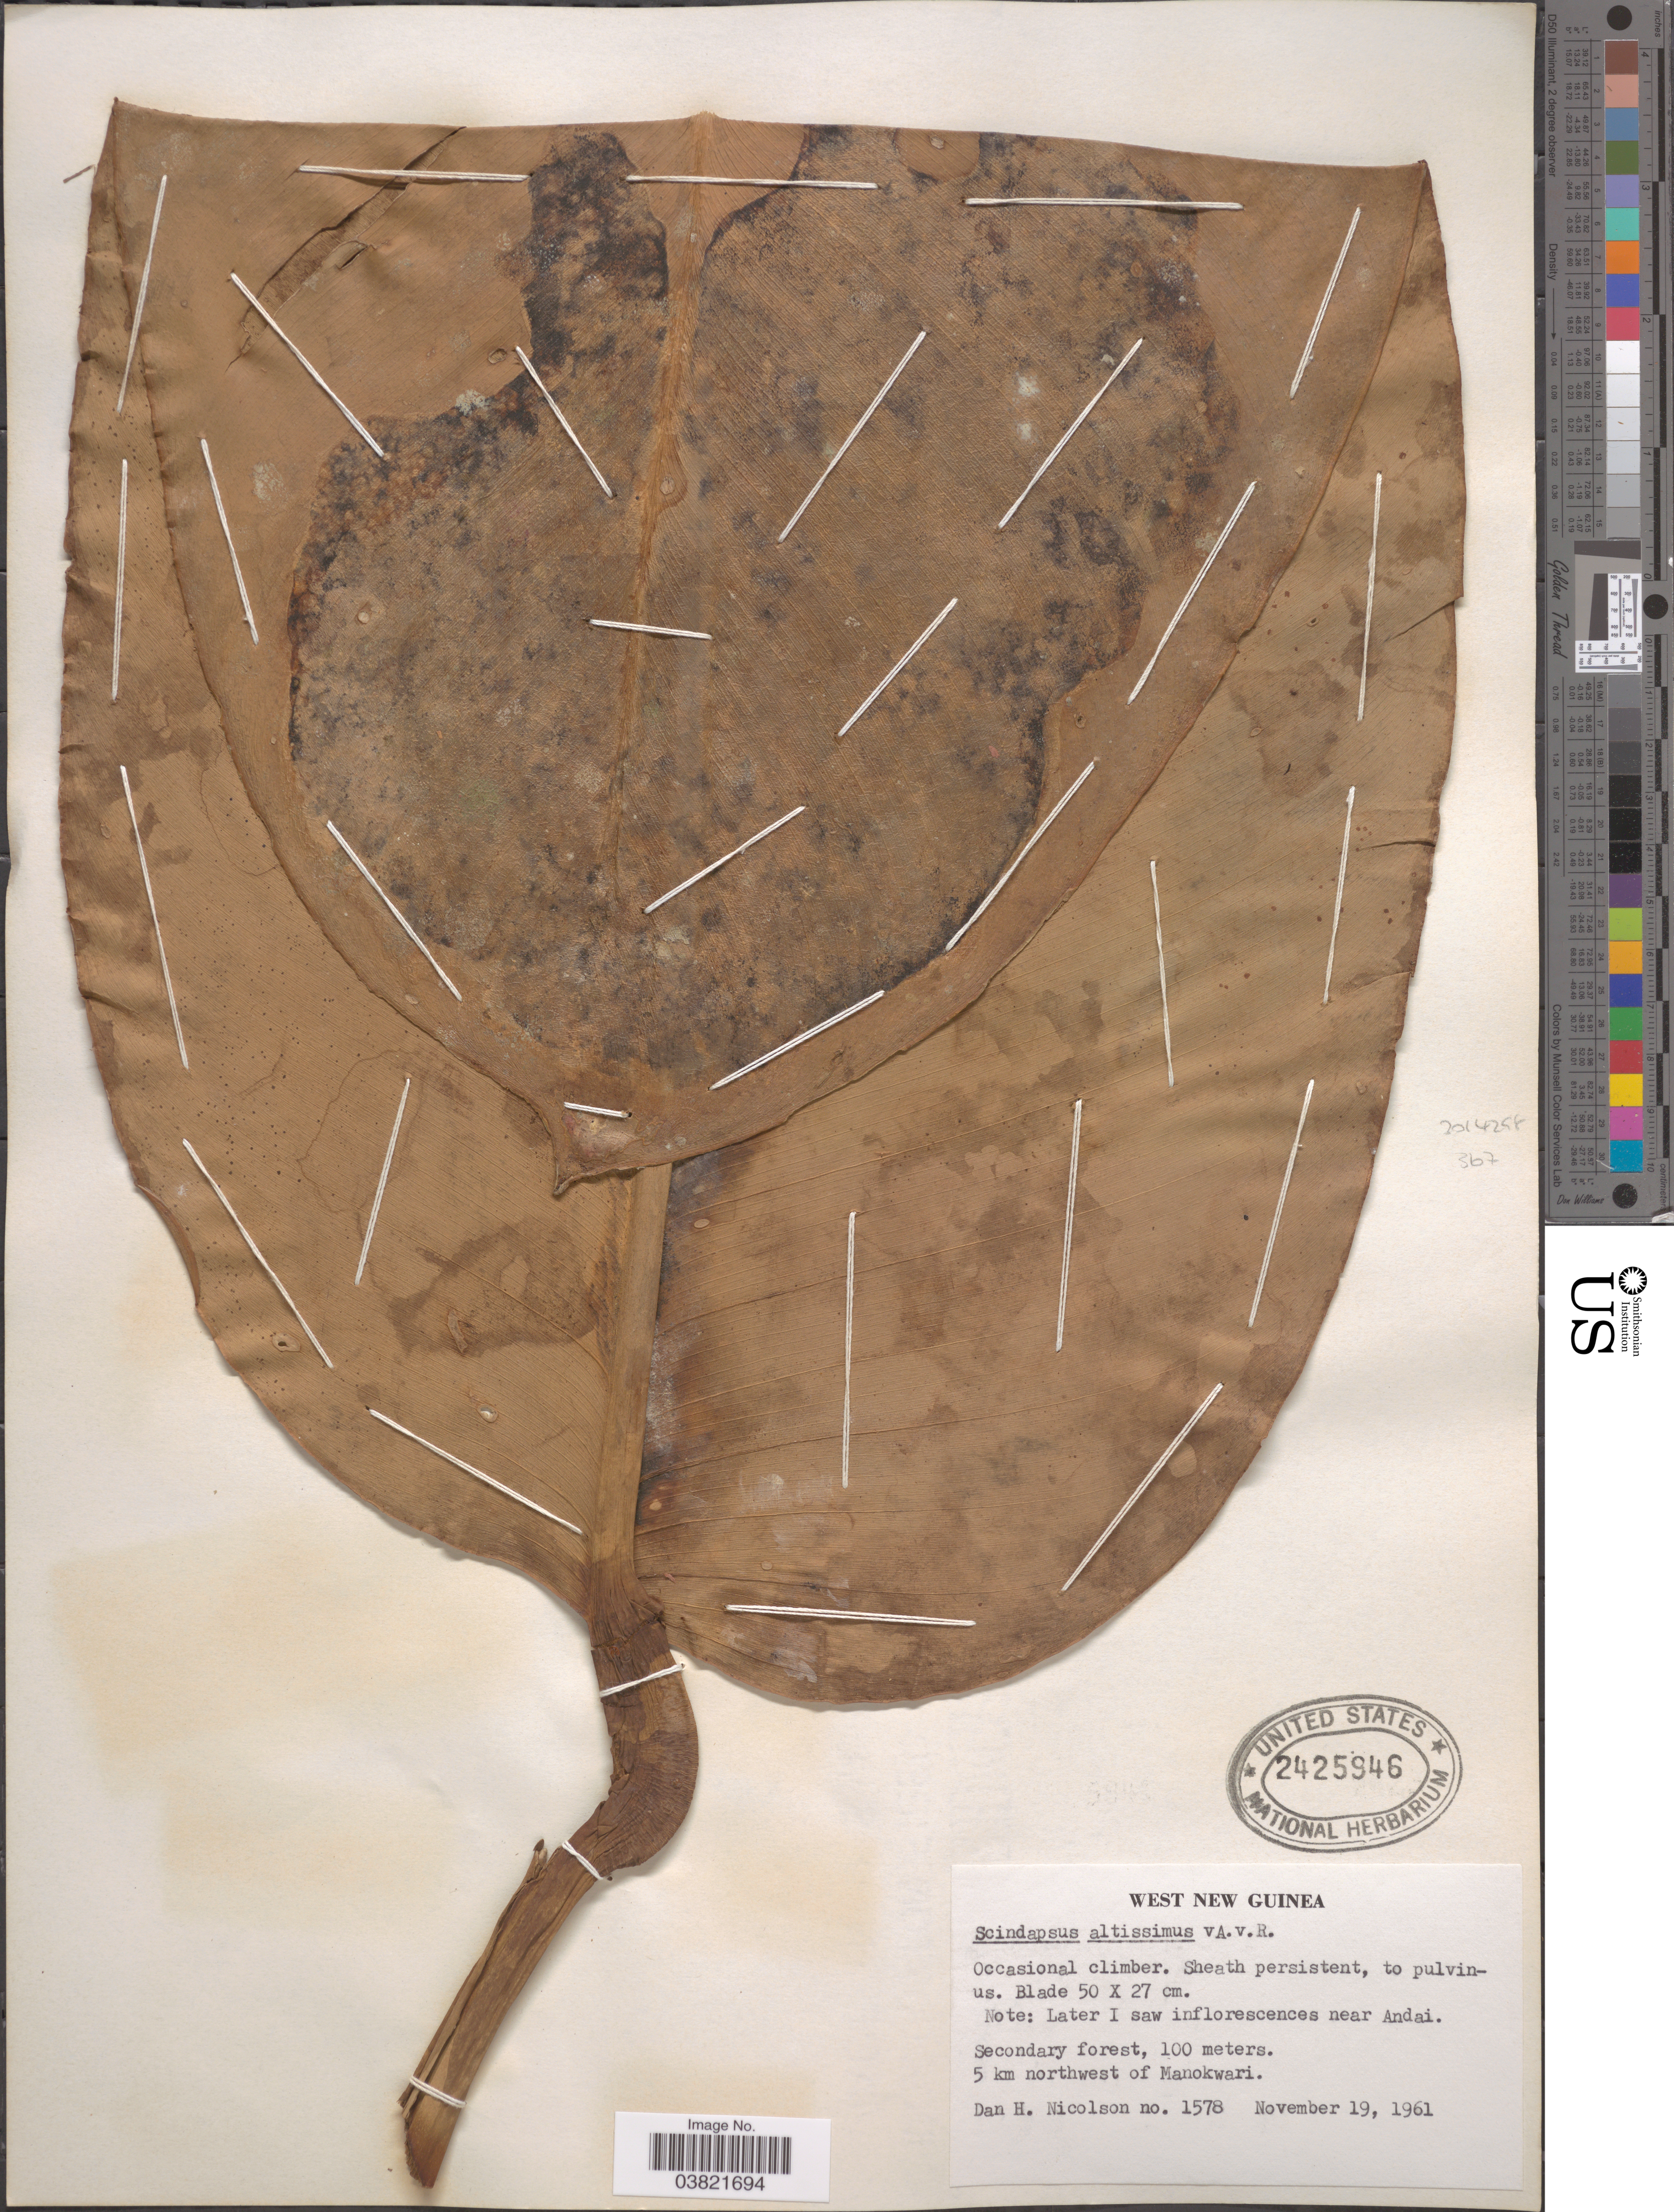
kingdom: Plantae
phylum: Tracheophyta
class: Liliopsida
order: Alismatales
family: Araceae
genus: Scindapsus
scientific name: Scindapsus altissimus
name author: Alderw.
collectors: D. H. Nicolson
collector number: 1578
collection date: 1961-11-19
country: Indonesia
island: New Guinea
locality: West New Guinea. Secondary forest, 5 km northwest of Manokwari.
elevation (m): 100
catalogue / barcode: US 2425946